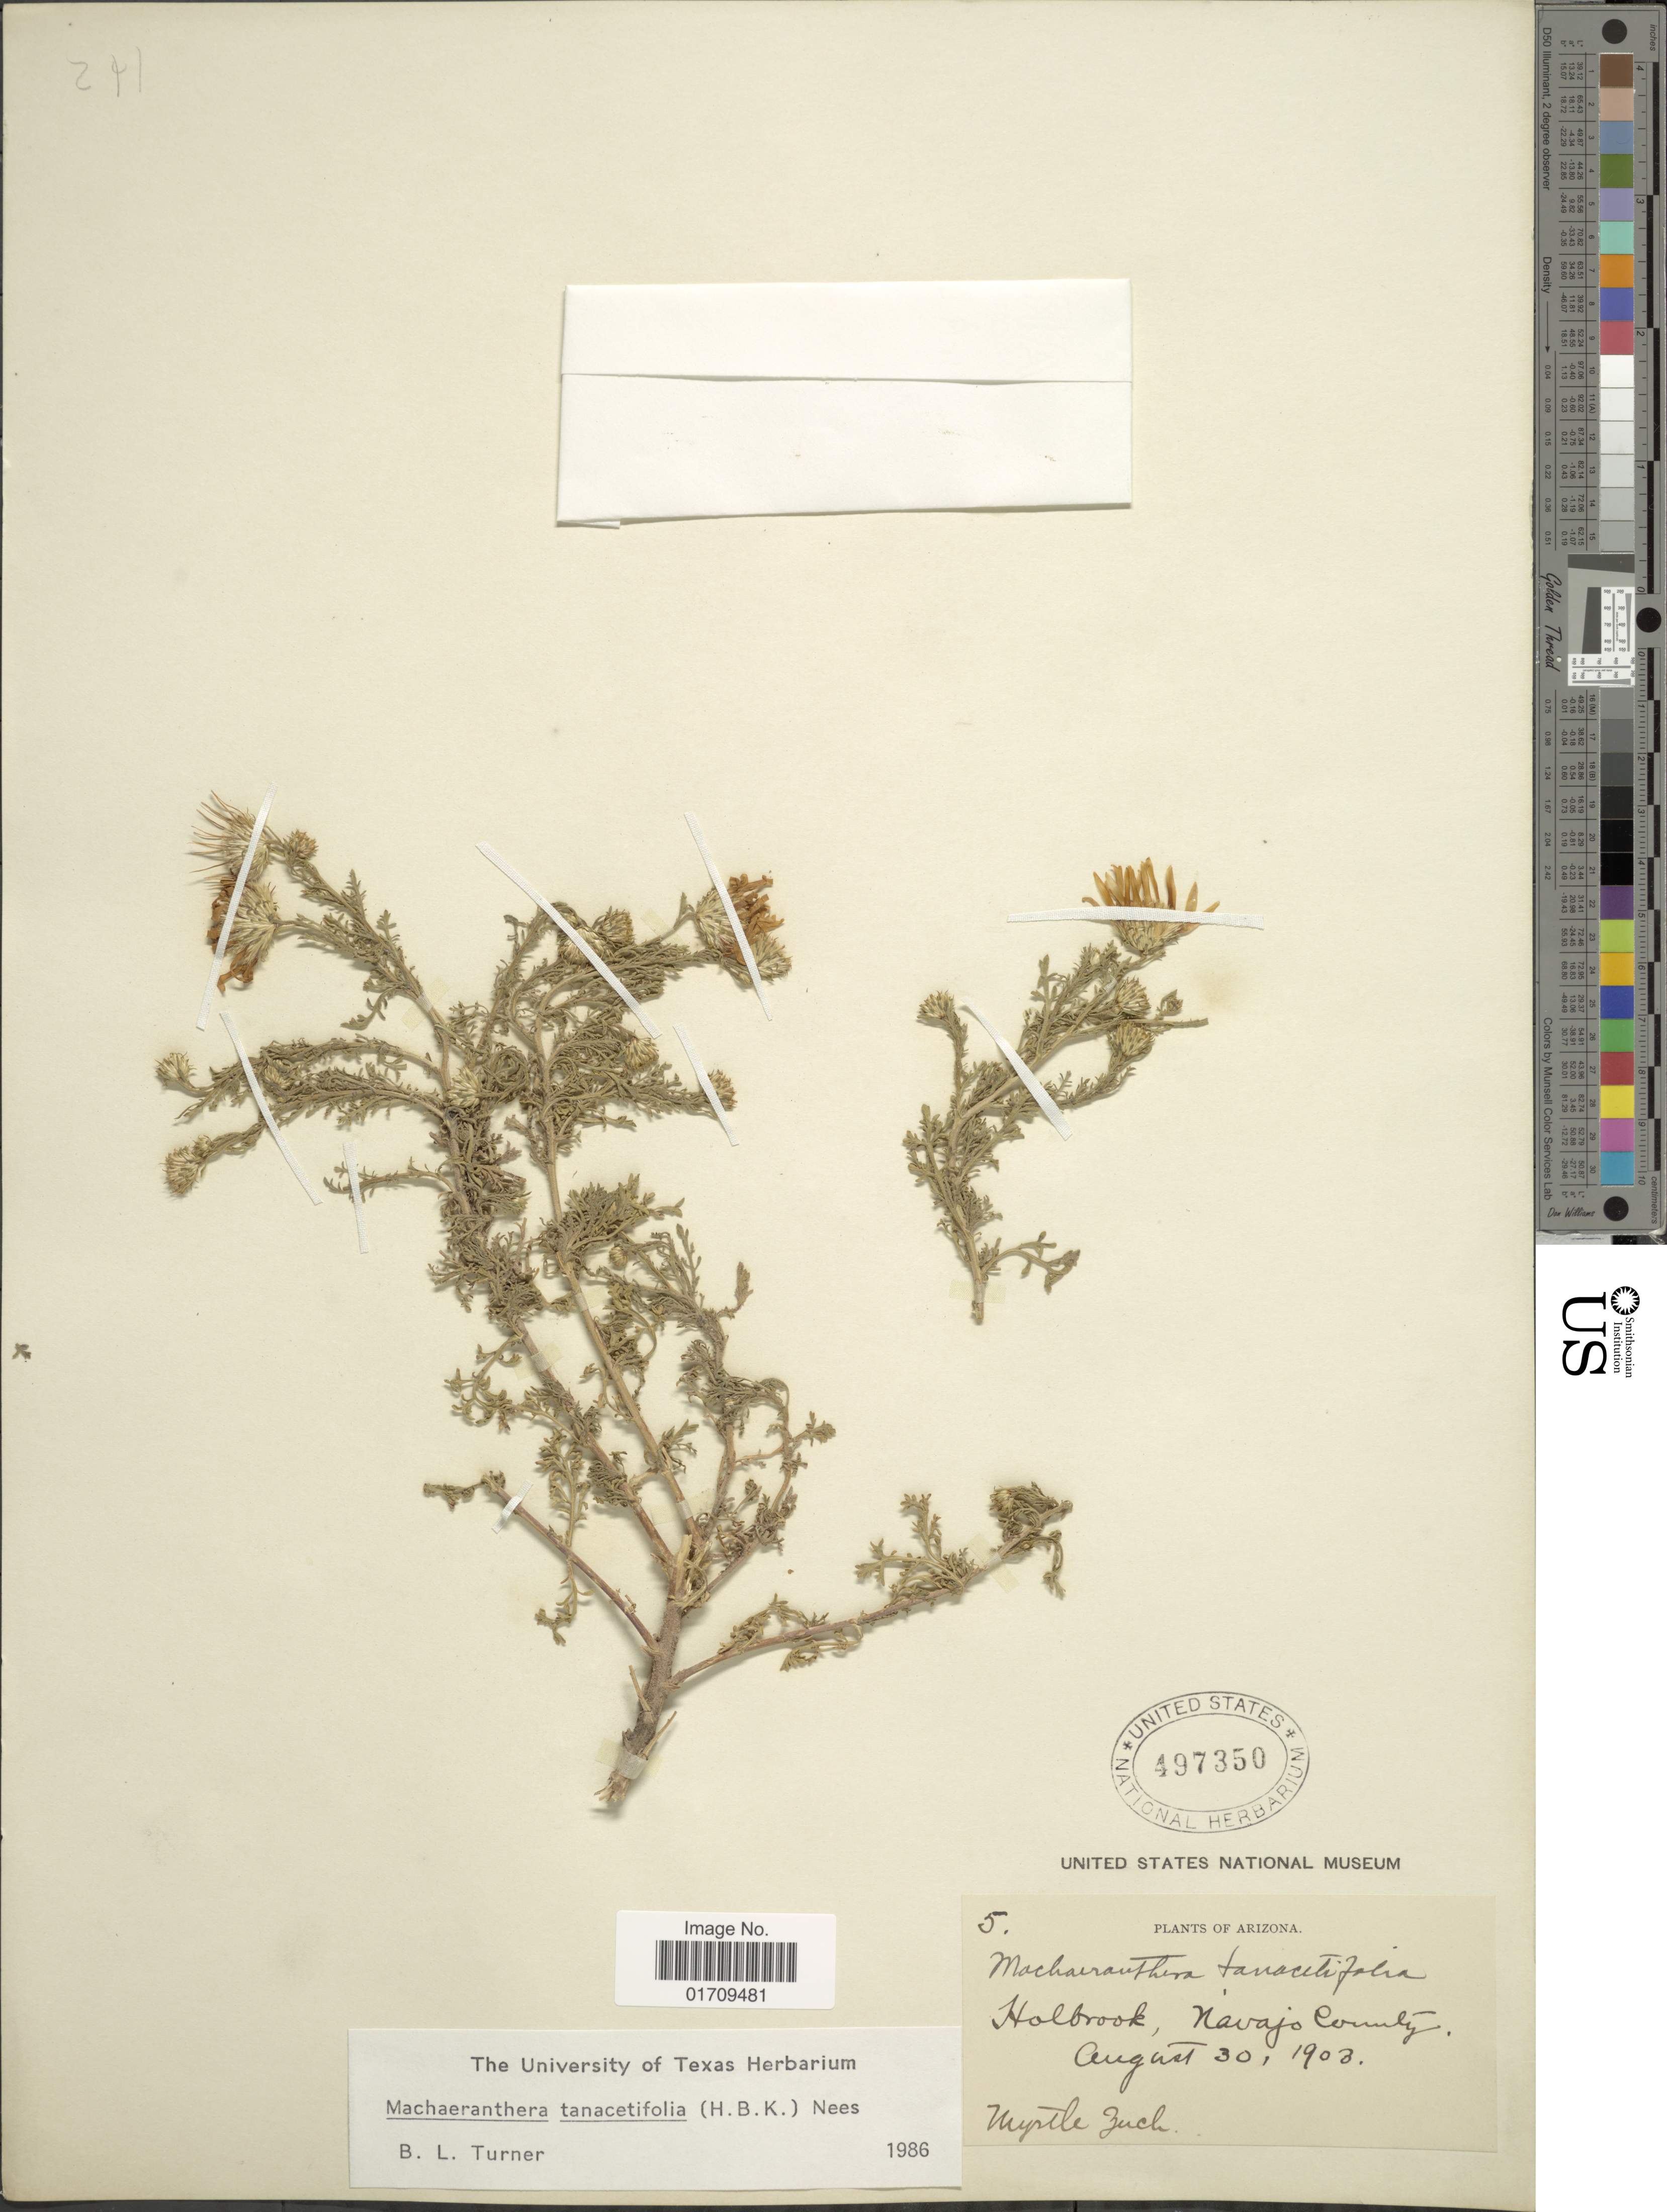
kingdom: Plantae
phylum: Tracheophyta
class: Magnoliopsida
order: Asterales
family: Asteraceae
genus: Machaeranthera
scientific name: Machaeranthera tanacetifolia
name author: (Kunth) Nees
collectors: M. Zuck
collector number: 5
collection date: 1903-08-30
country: United States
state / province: Arizona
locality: Holbrook, Navajo County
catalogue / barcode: US 497350